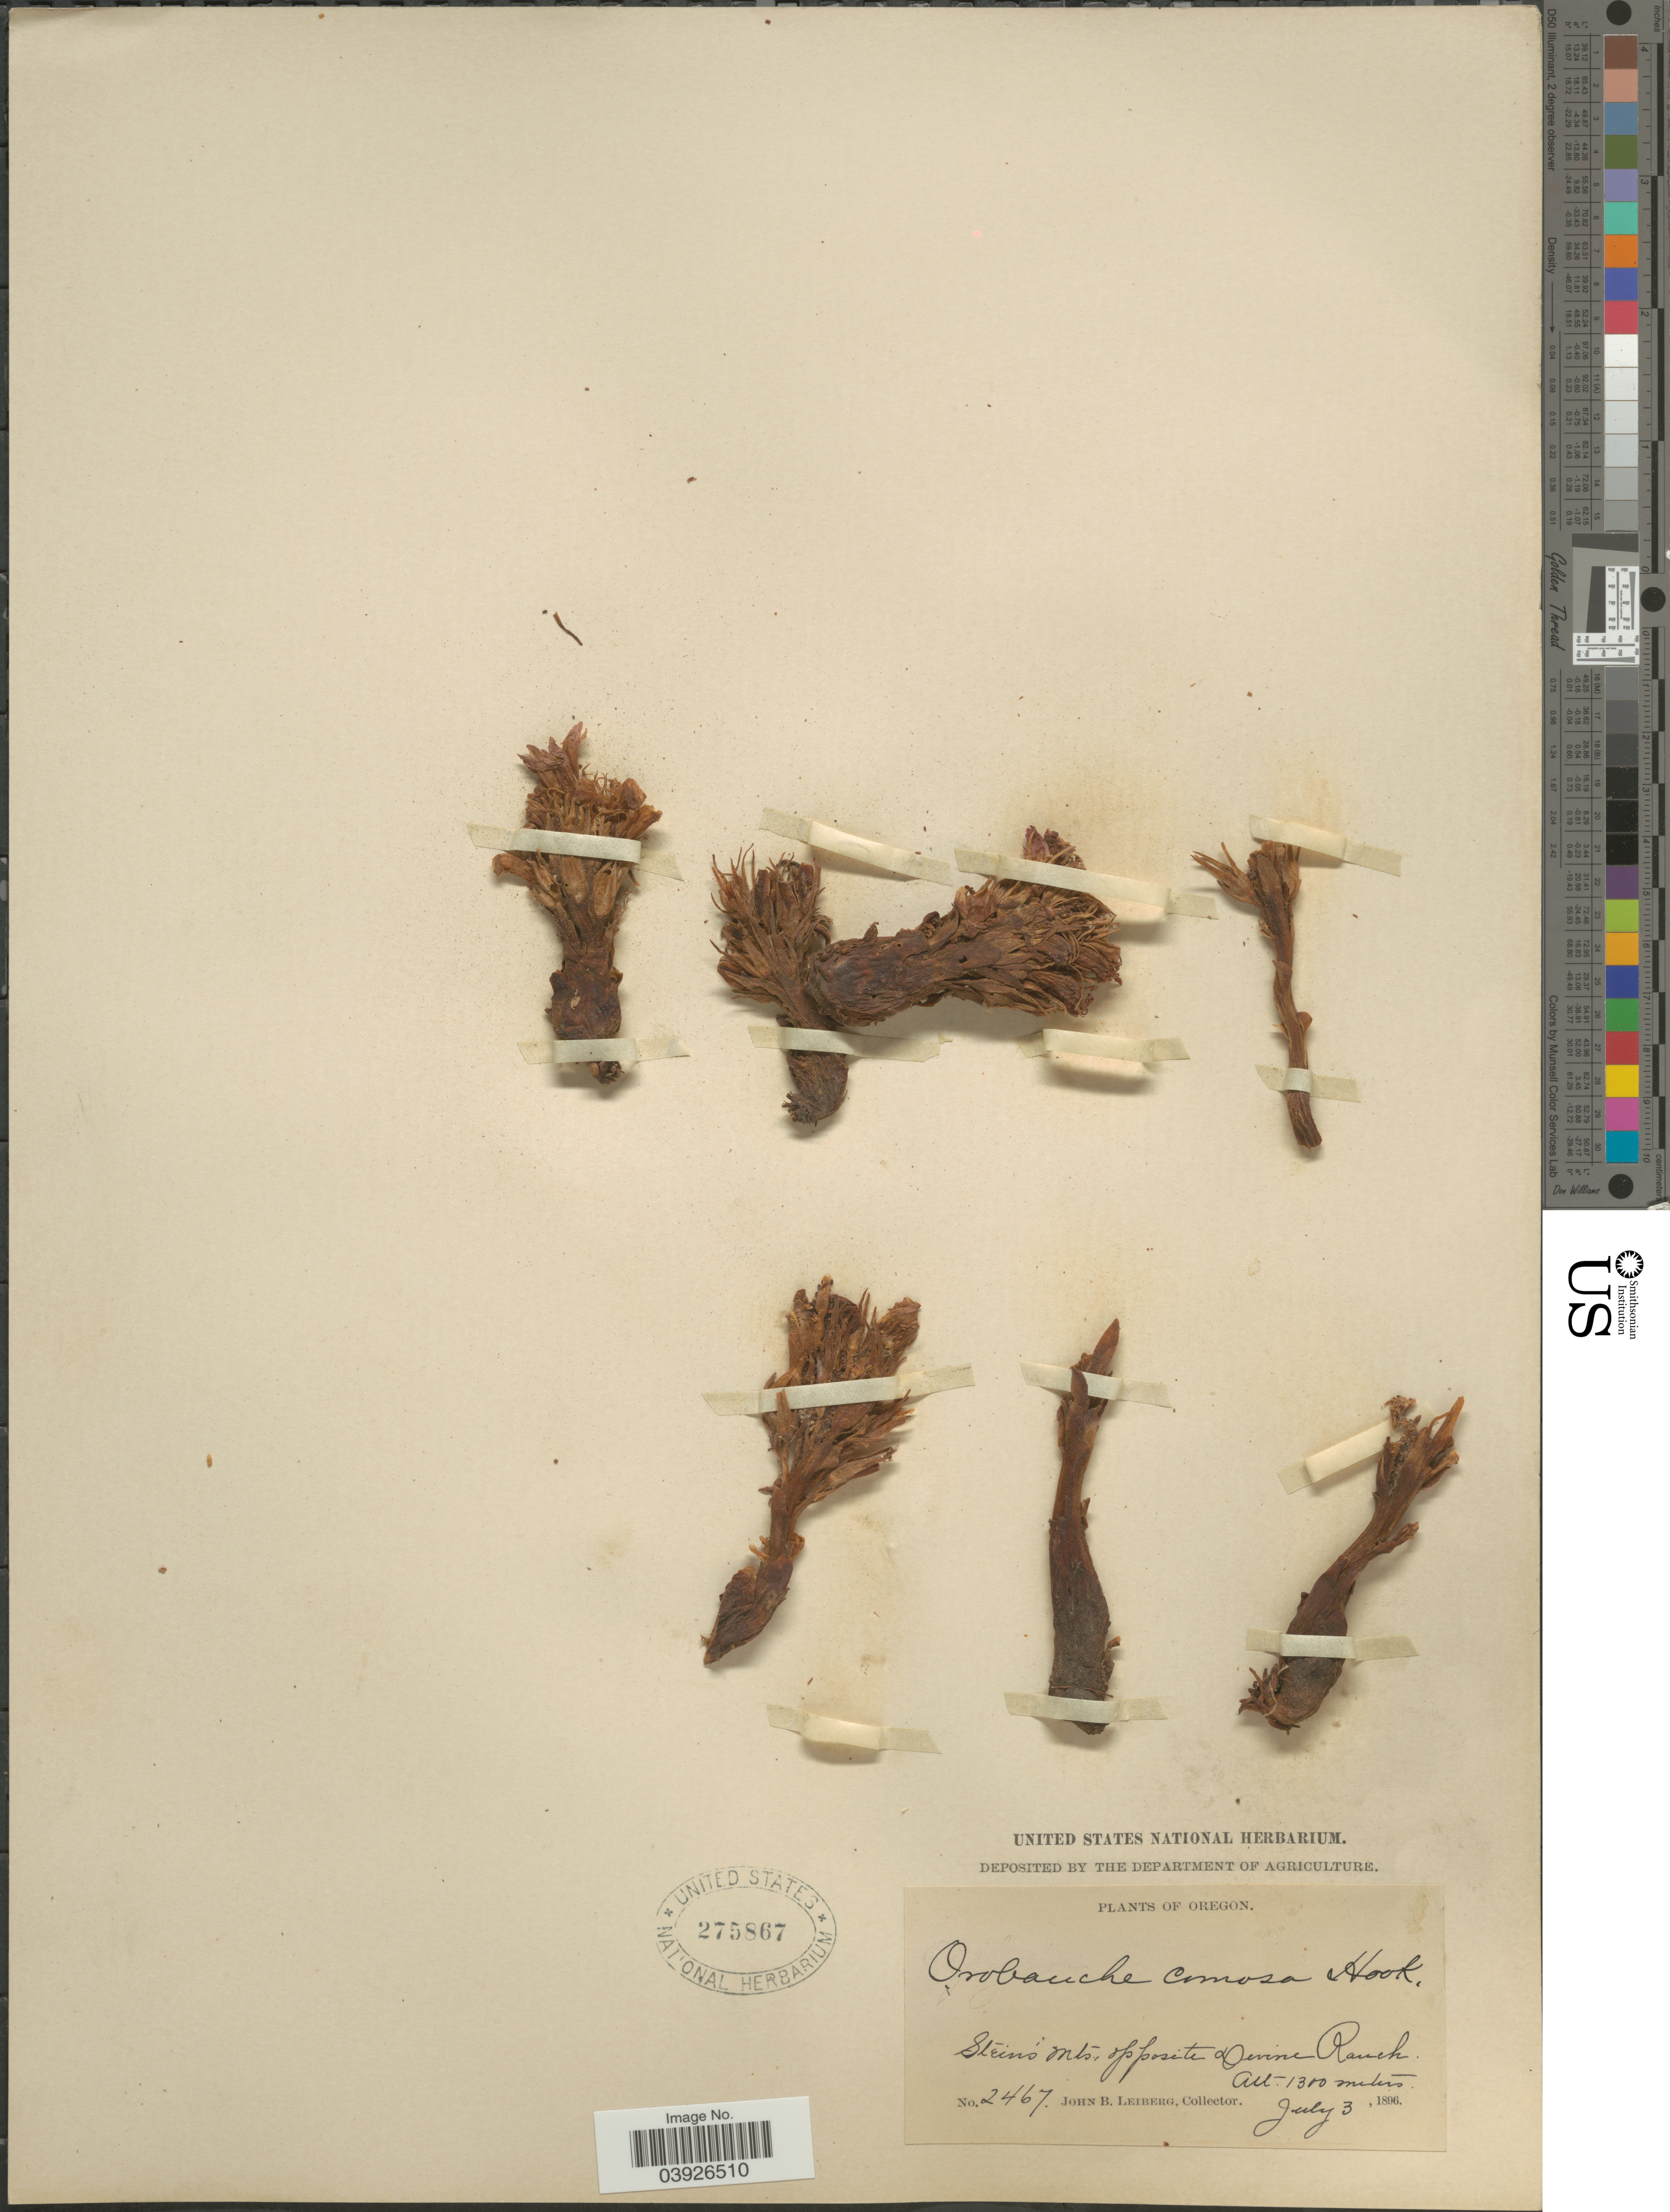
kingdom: Plantae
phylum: Tracheophyta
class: Magnoliopsida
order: Lamiales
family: Orobanchaceae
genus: Orobanche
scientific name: Orobanche comosa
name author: Wallr.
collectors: J. B. Leiberg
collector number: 2467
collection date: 1896-07-03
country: United States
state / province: Oregon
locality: Stein's Mts., opposite Devine Ranch.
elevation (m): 1300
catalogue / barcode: US 275867